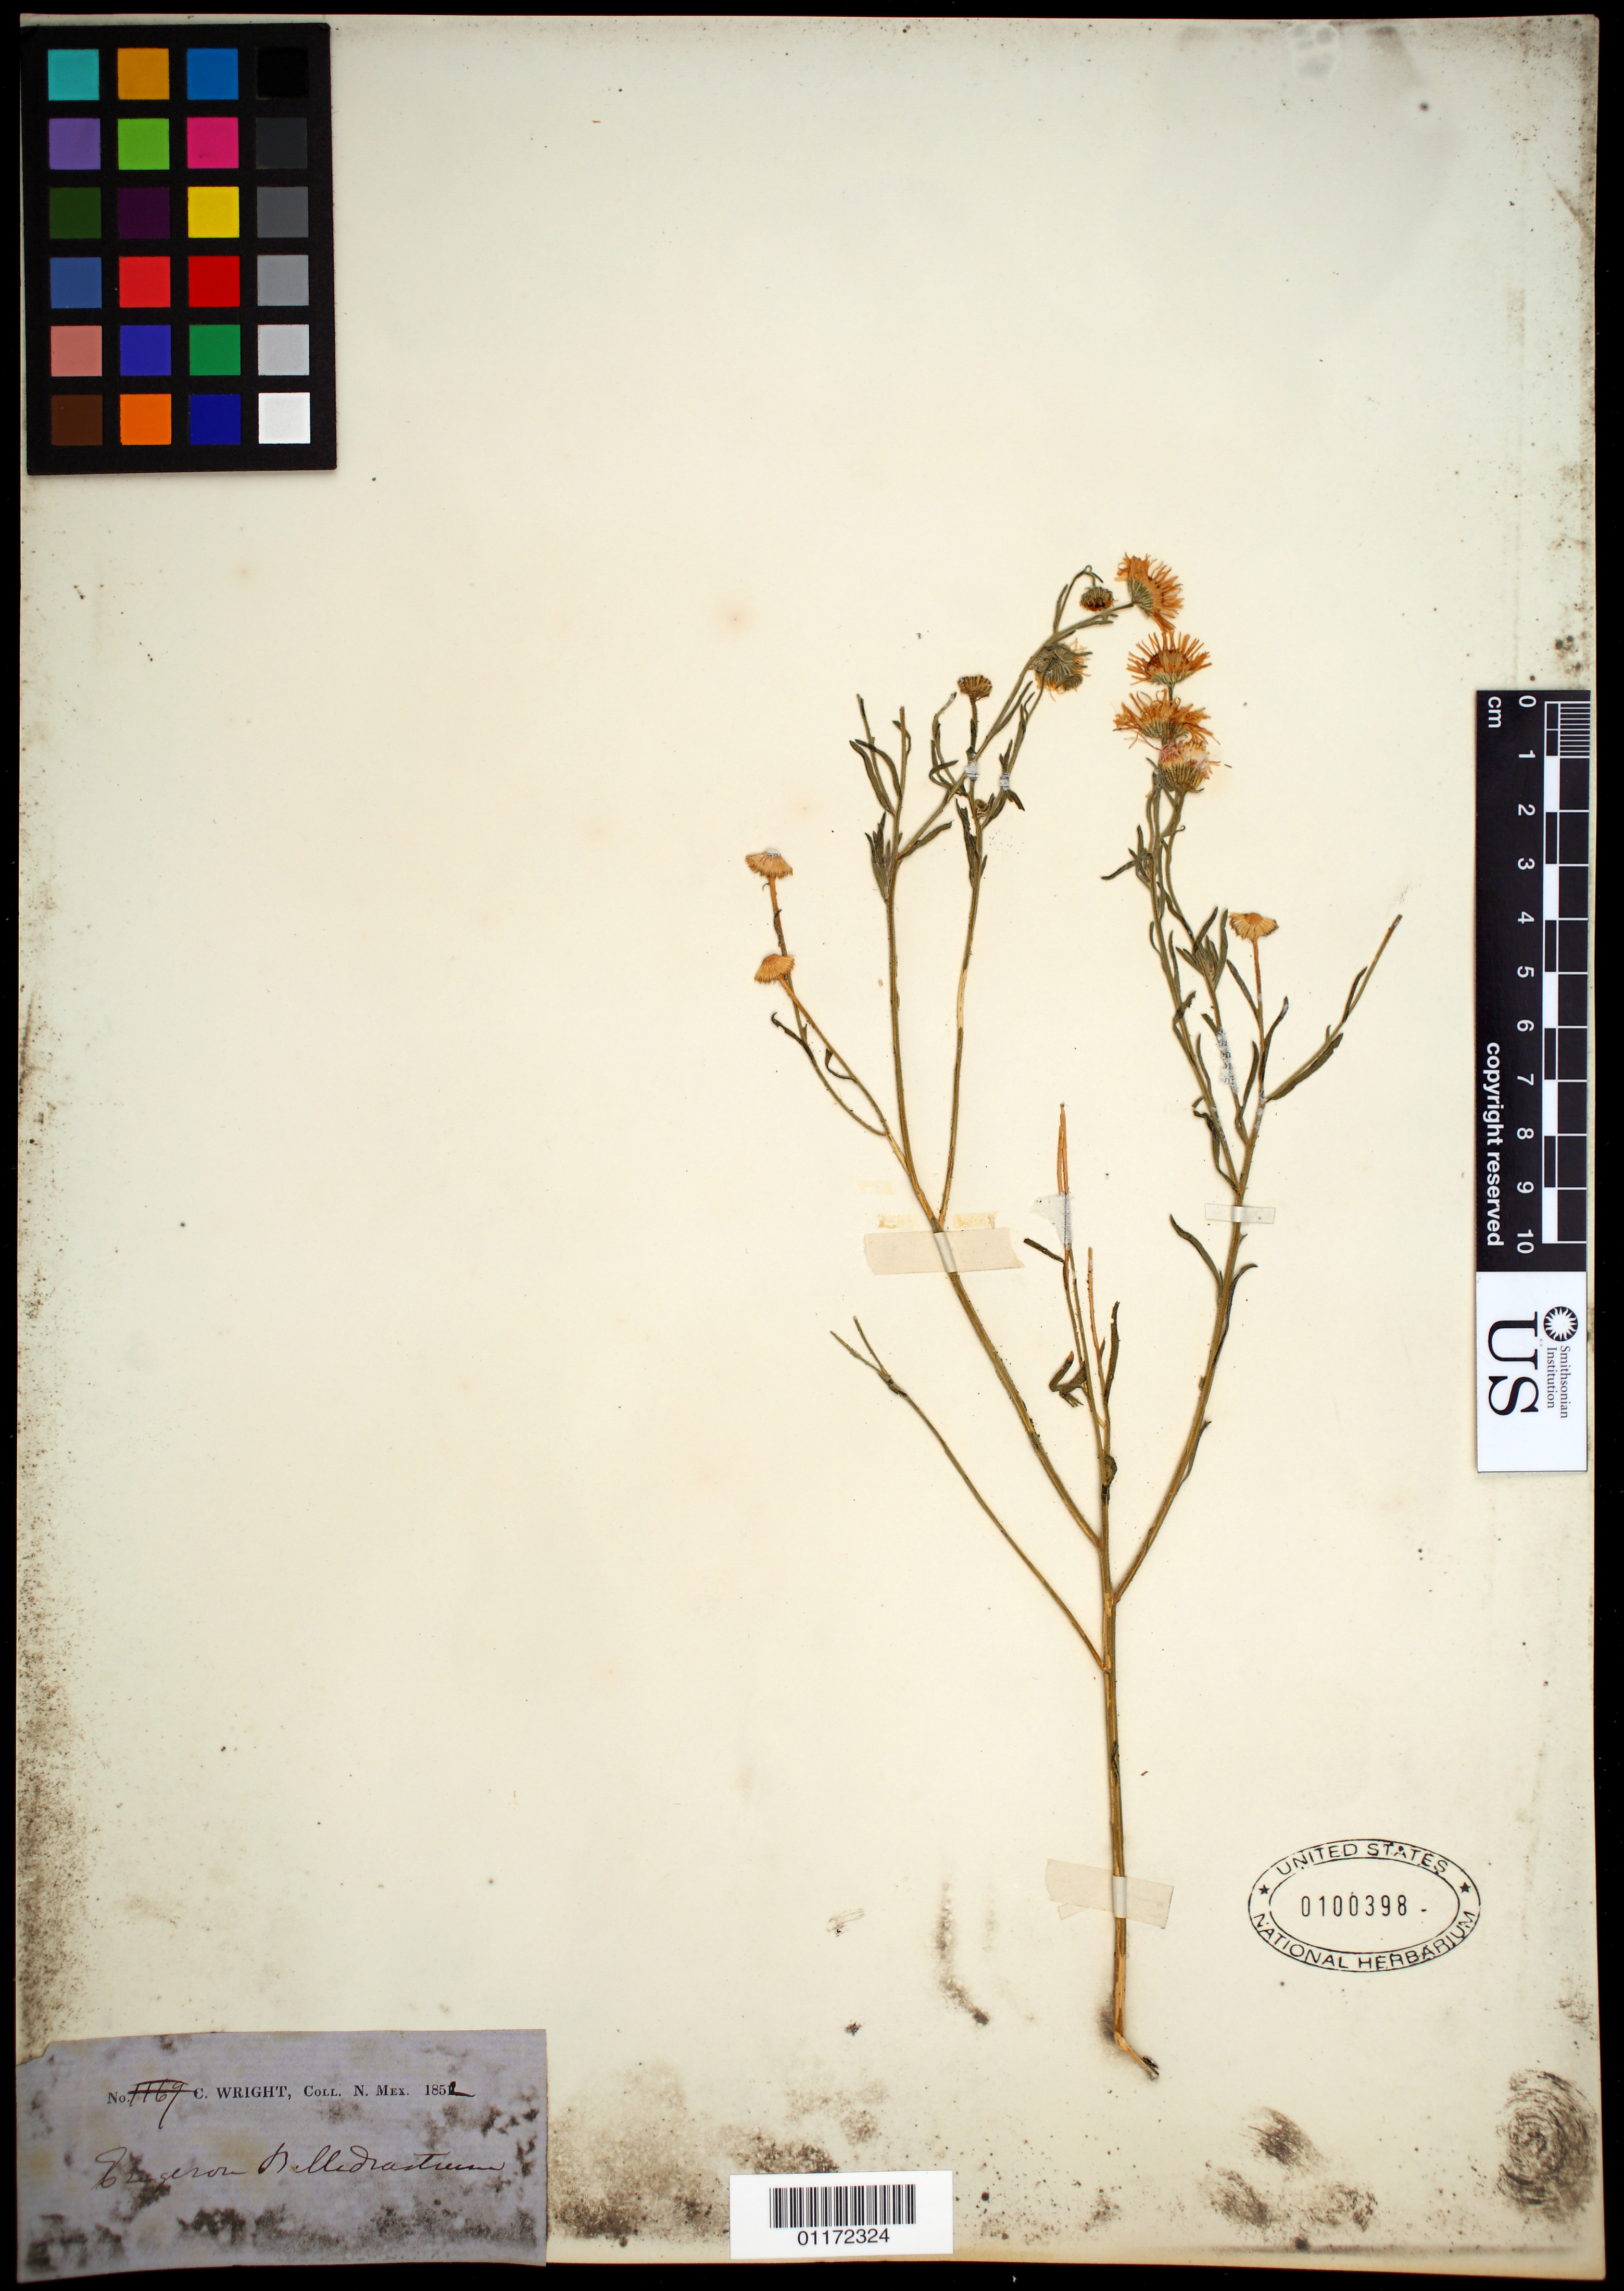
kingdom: Plantae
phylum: Tracheophyta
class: Magnoliopsida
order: Asterales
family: Asteraceae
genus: Erigeron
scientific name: Erigeron bellidiastrum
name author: Nutt.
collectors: C. Wright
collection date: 1852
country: United States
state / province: New Mexico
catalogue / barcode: US 100398